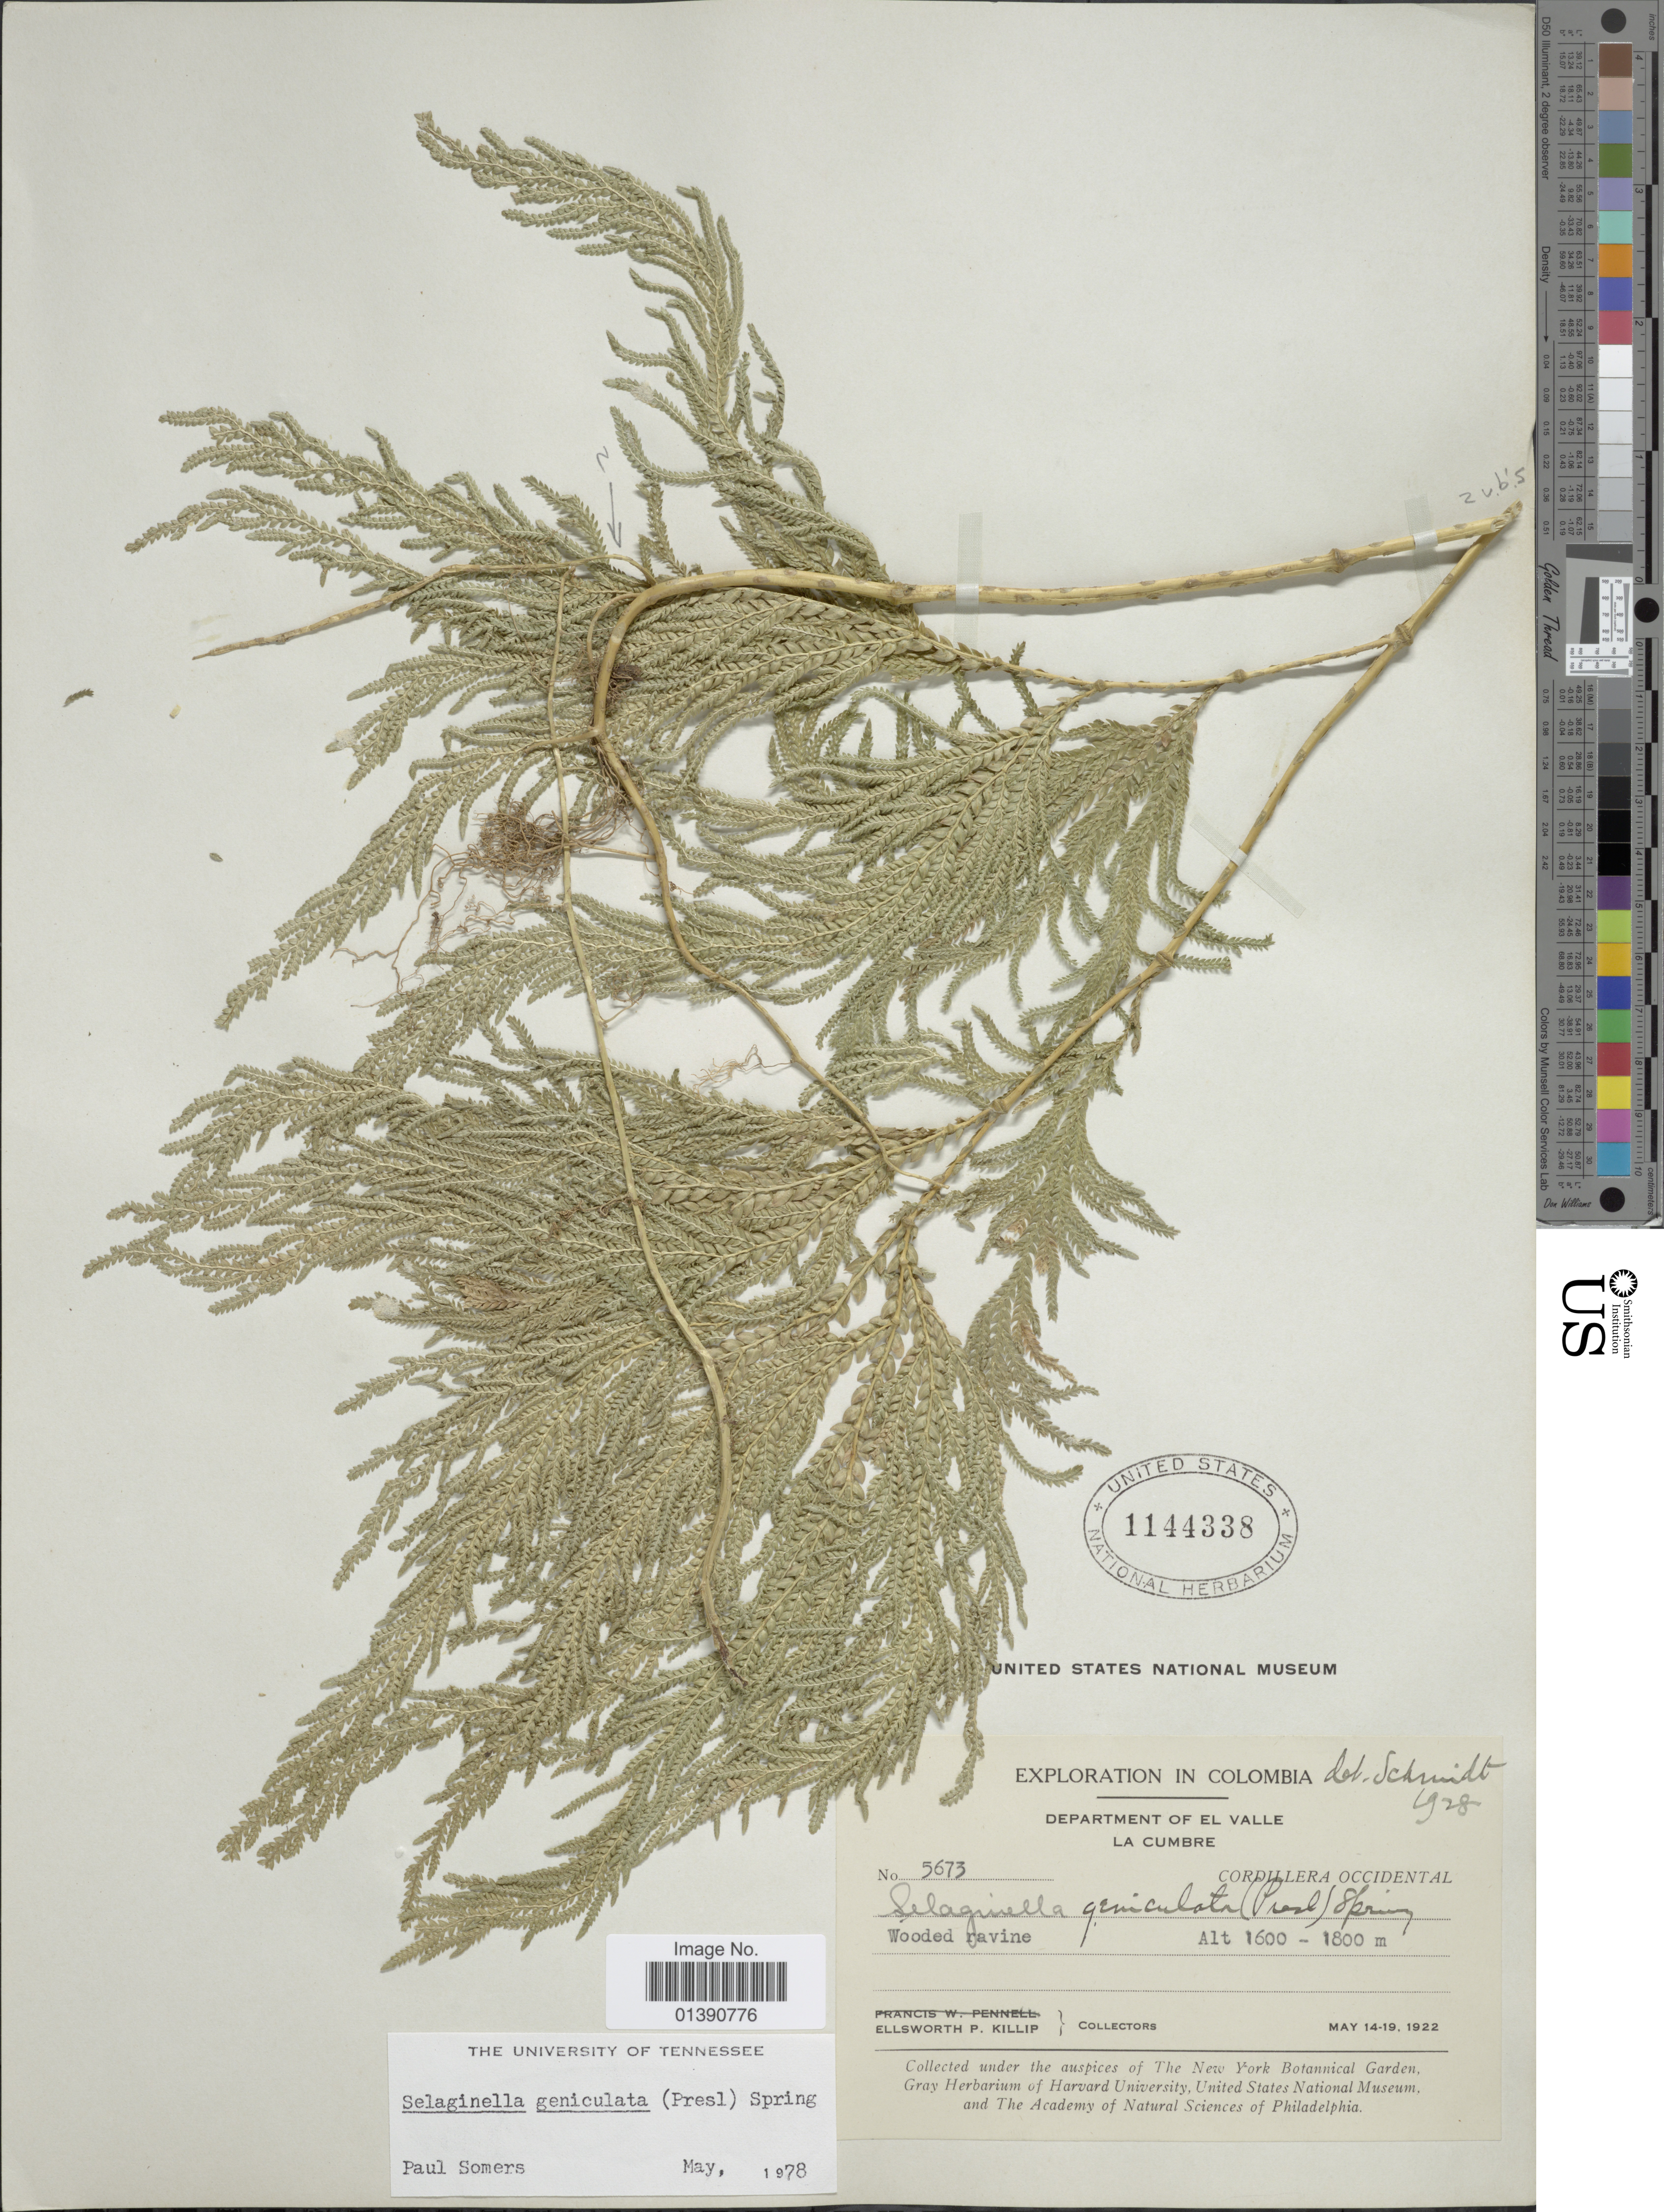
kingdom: Plantae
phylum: Tracheophyta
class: Lycopodiopsida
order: Selaginellales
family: Selaginellaceae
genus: Selaginella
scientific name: Selaginella geniculata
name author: (C. Presl) Spring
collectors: E. P. Killip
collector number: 5673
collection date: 1922-05-14/1922-05-19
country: Colombia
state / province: Valle del Cauca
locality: Department of El Valle La Cumbre, Cordillera Occidental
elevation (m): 1600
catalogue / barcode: US 1144338